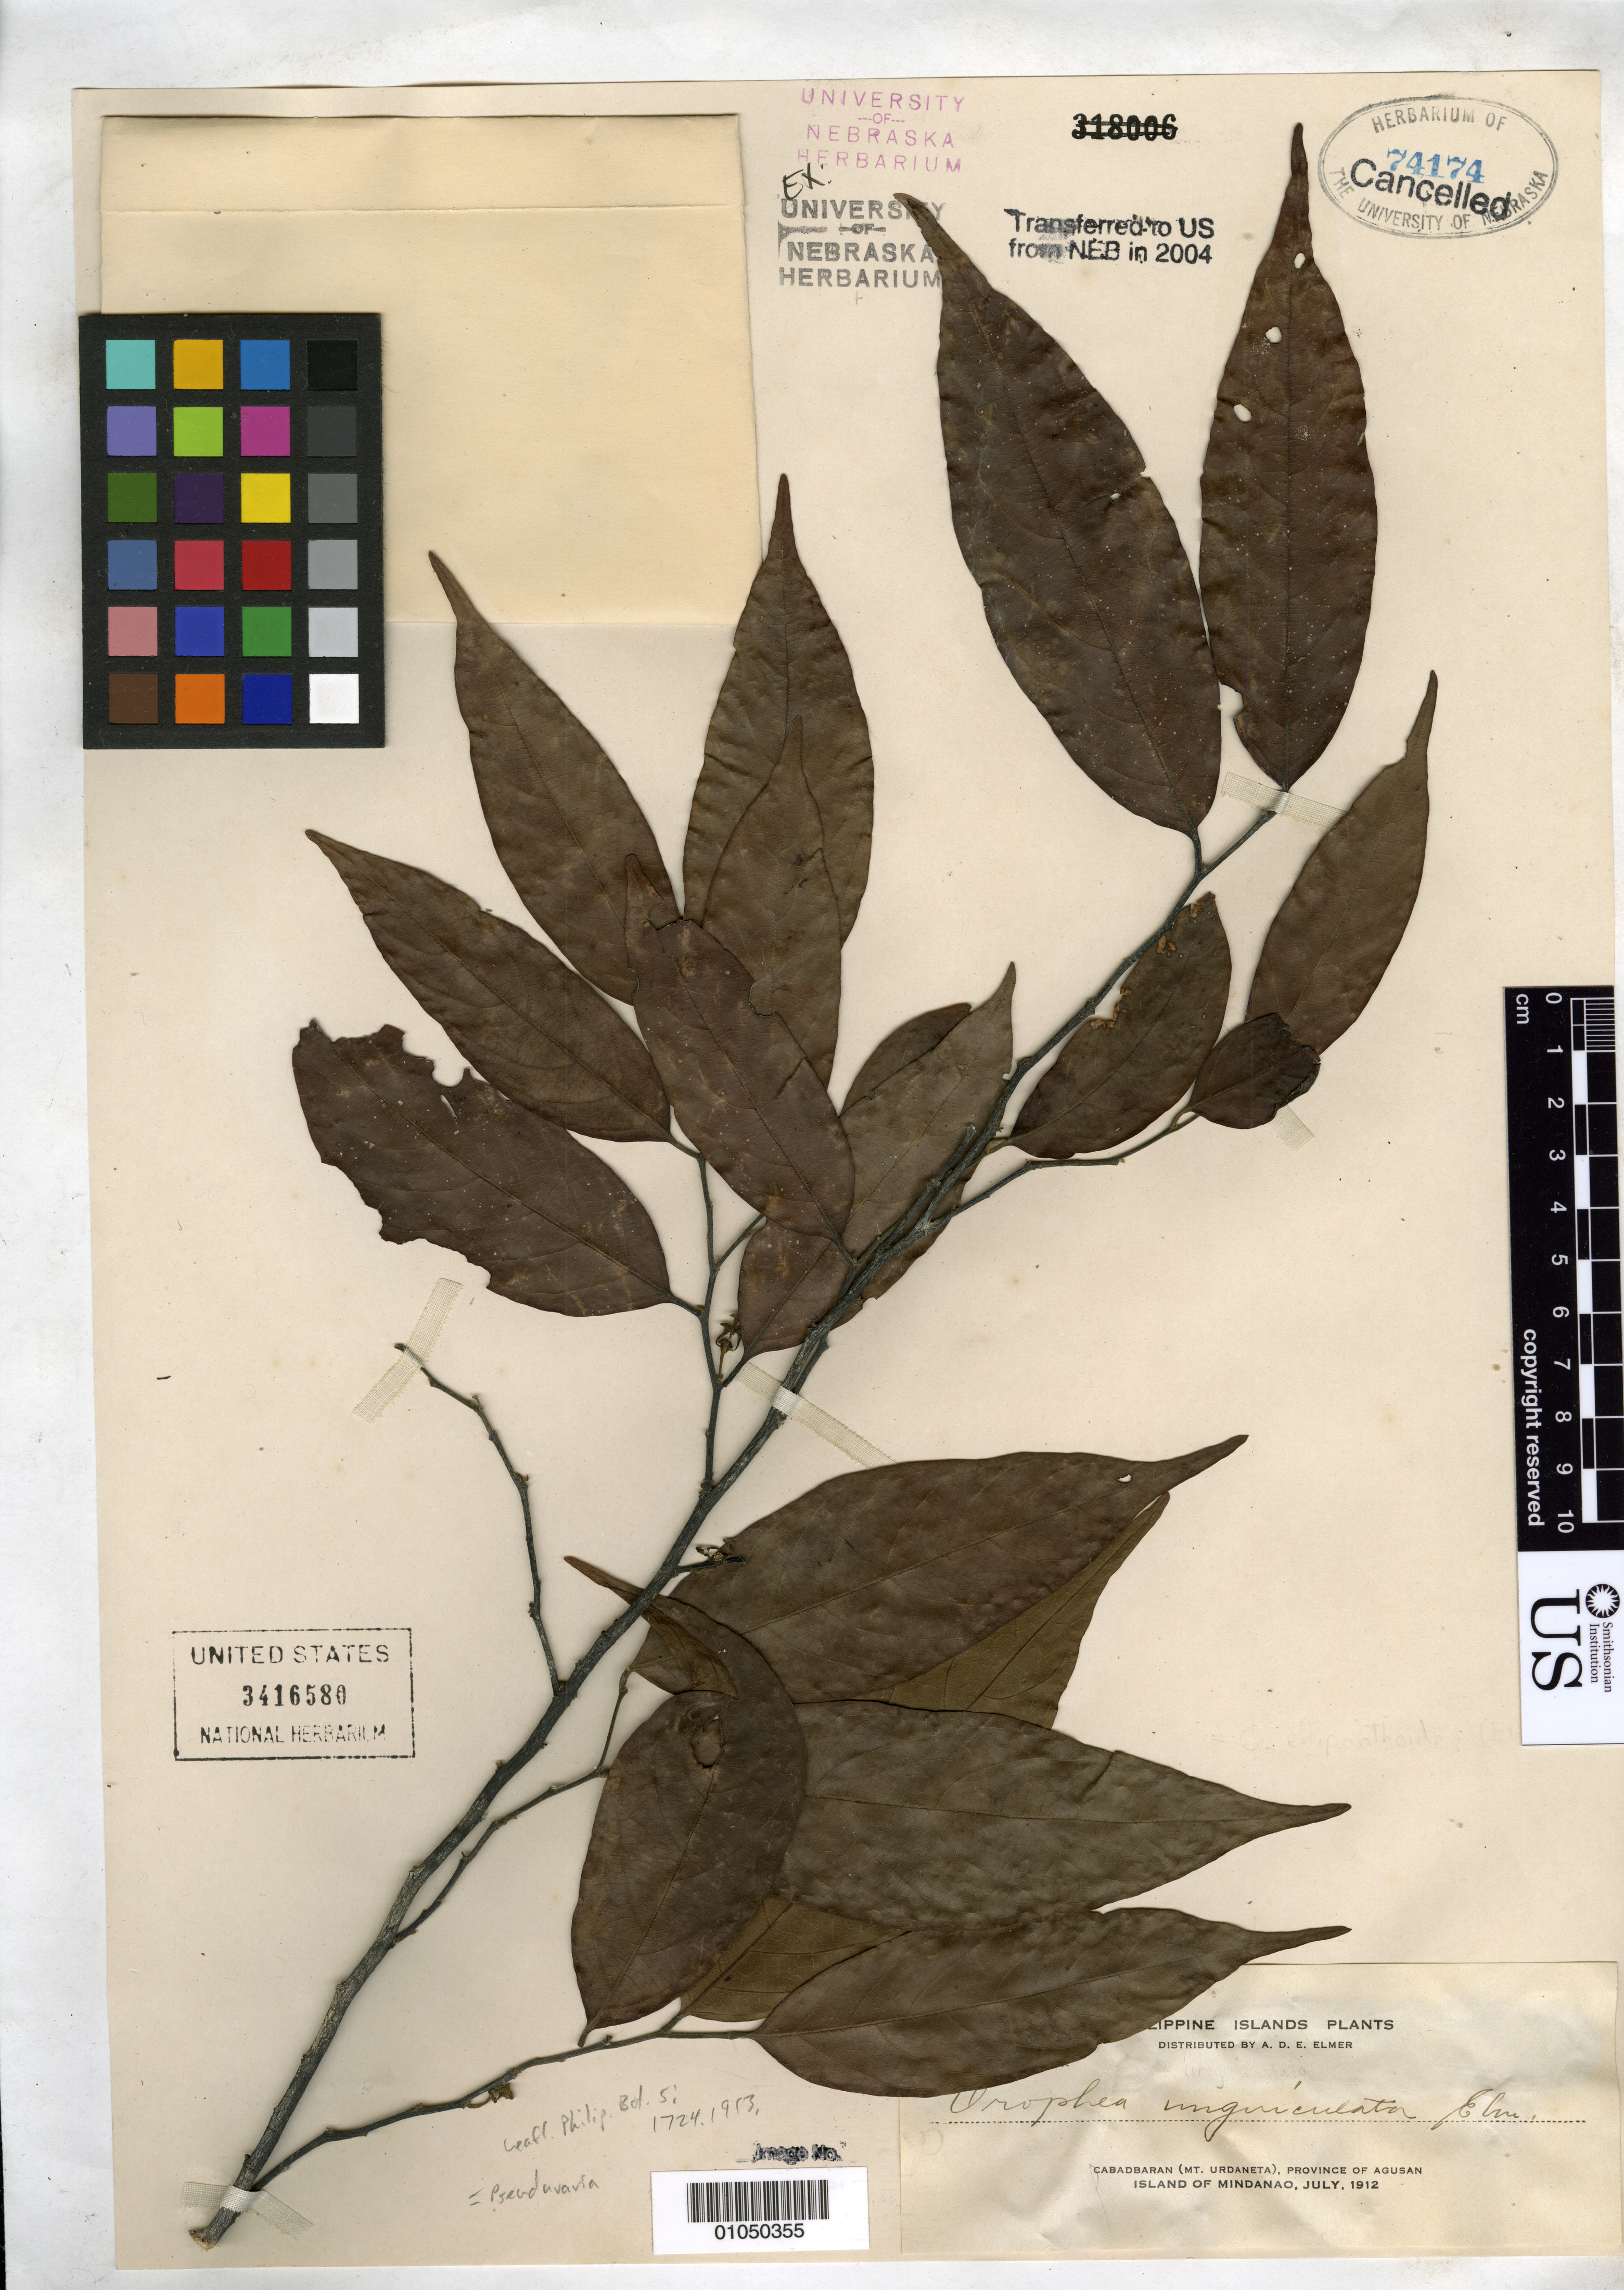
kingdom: Plantae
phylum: Tracheophyta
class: Magnoliopsida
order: Magnoliales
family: Annonaceae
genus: Orophea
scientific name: Orophea unguiculata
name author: Elmer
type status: Isotype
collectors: A. D. E. Elmer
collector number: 13286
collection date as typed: Jul 1912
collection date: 1912-07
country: Philippines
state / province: Caraga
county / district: Agusan del Norte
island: Mindanao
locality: Cabadbaran (Mt. Urdaneta.)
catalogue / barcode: US 3416580